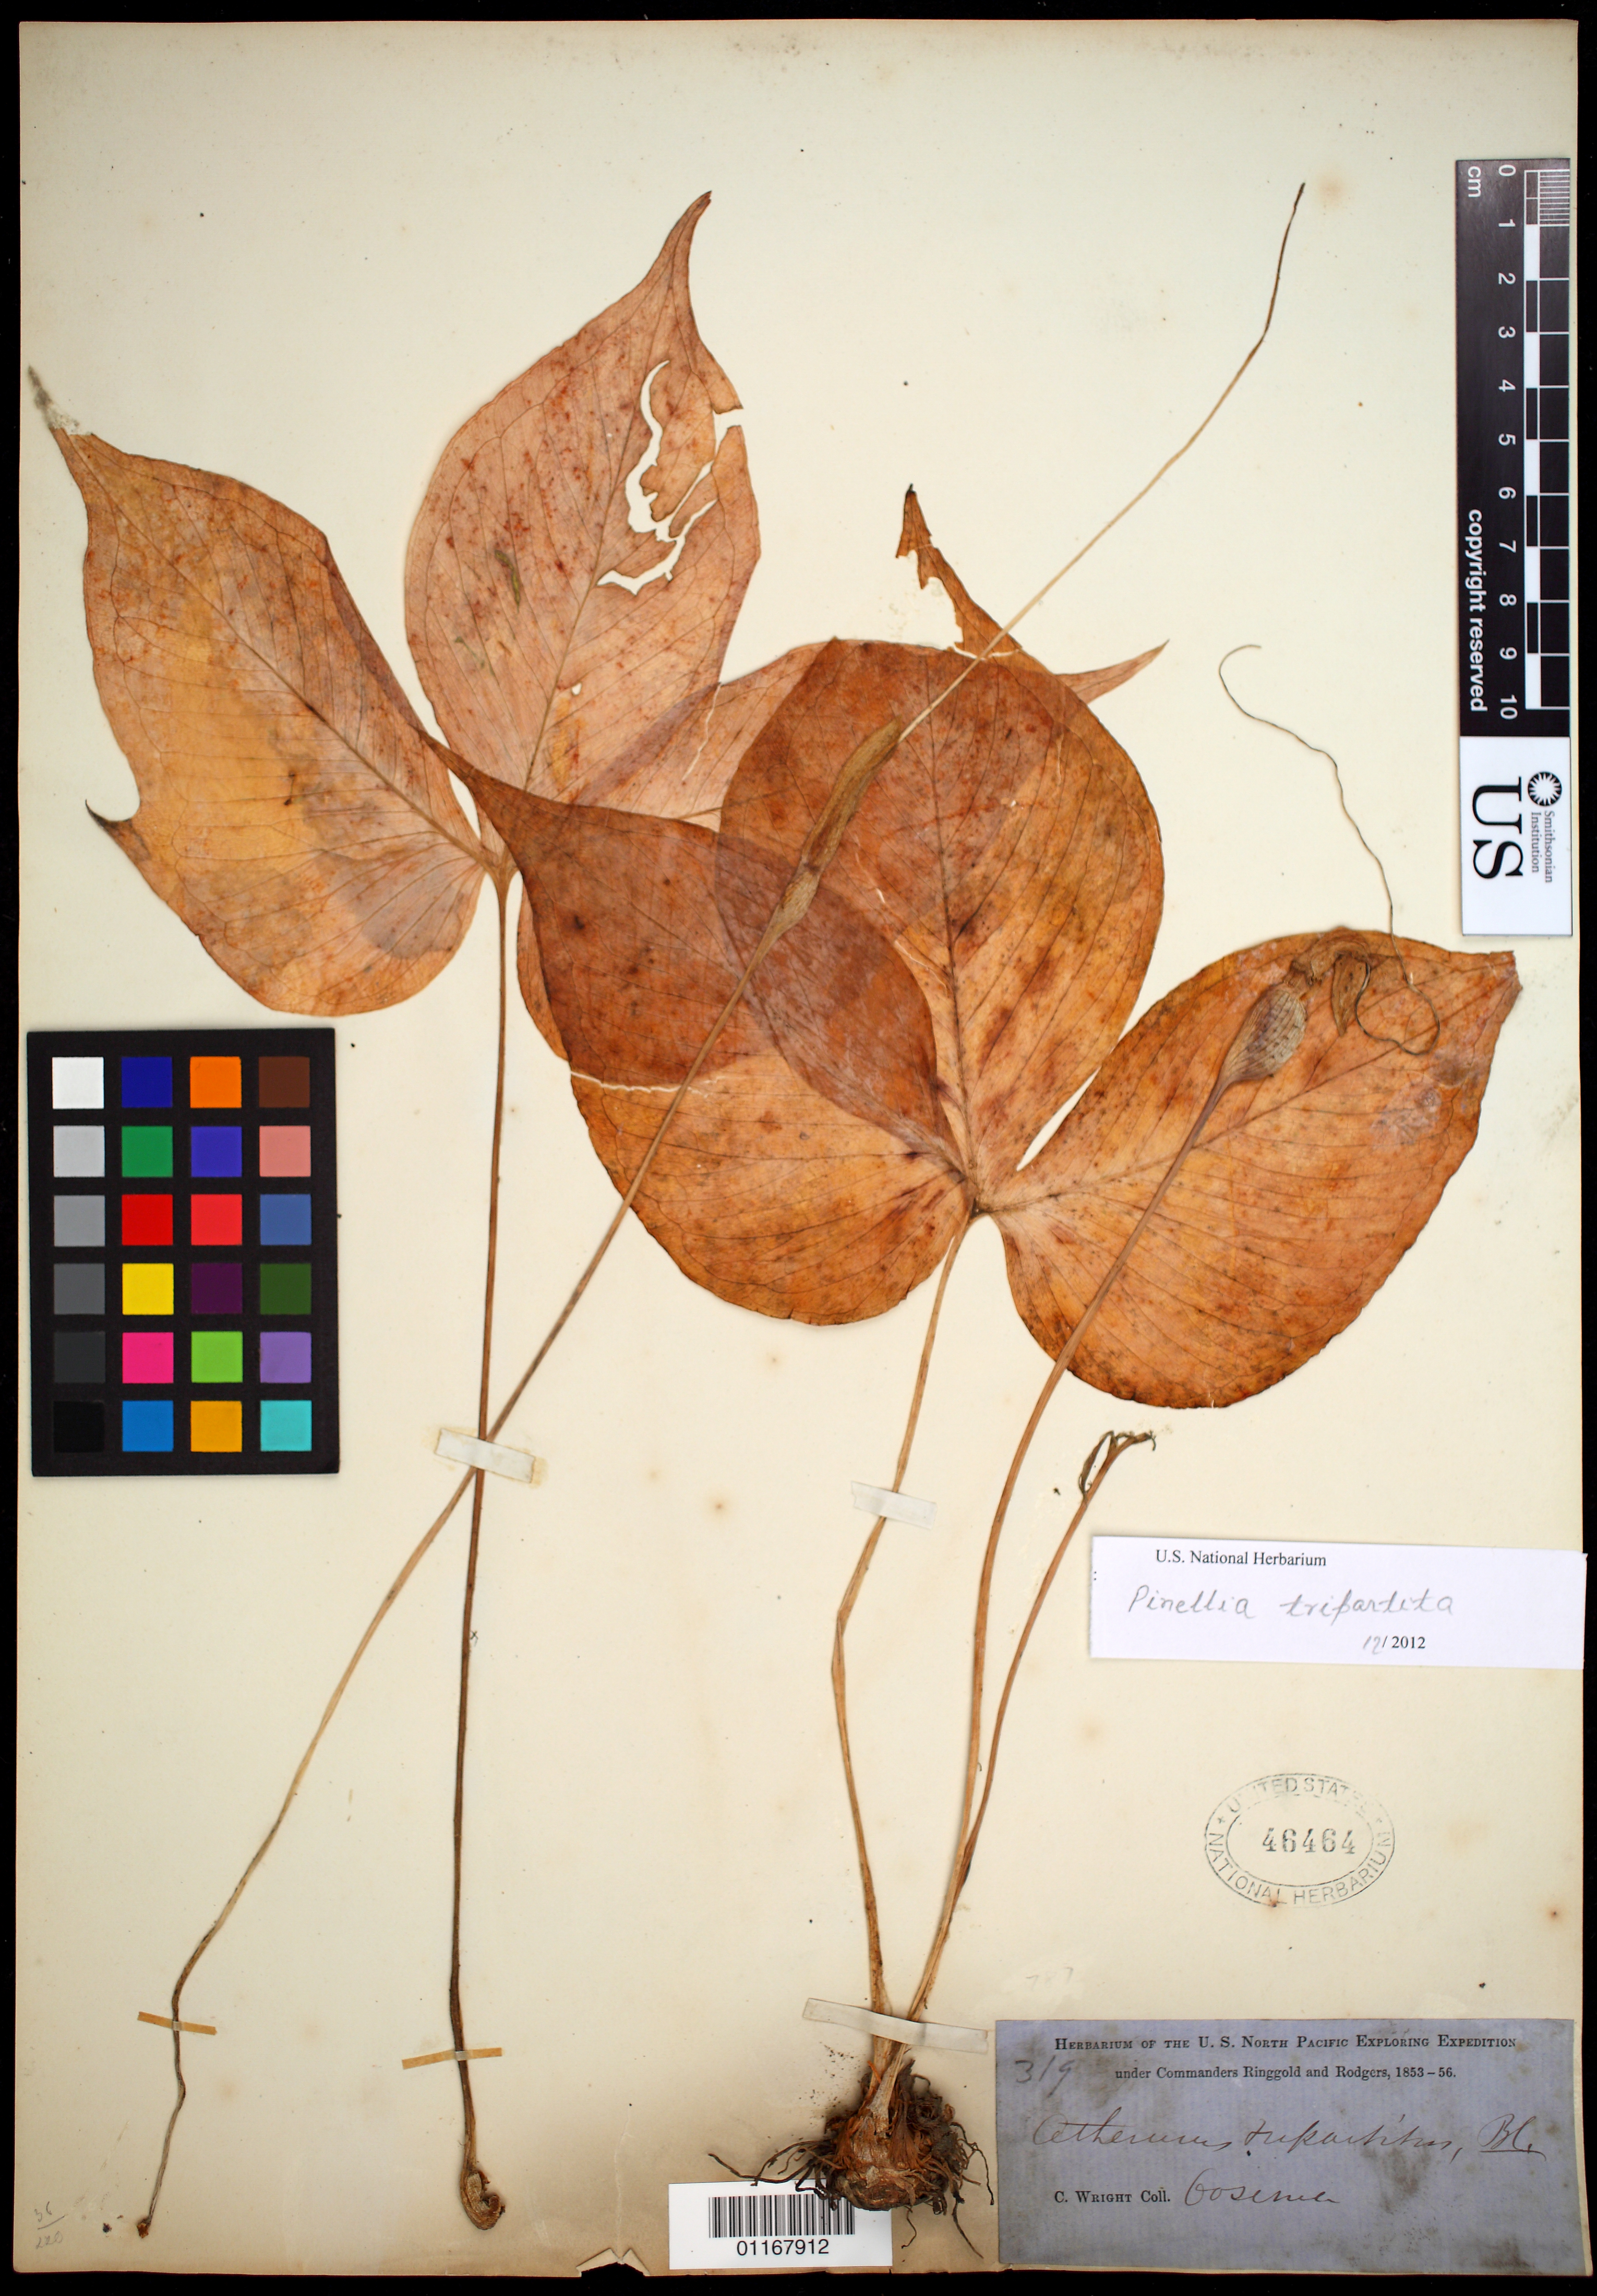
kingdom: Plantae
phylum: Tracheophyta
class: Liliopsida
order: Alismatales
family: Araceae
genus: Pinellia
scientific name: Pinellia tripartita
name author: Schott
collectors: C. Wright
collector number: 319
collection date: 1853/1856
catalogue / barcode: US 46464